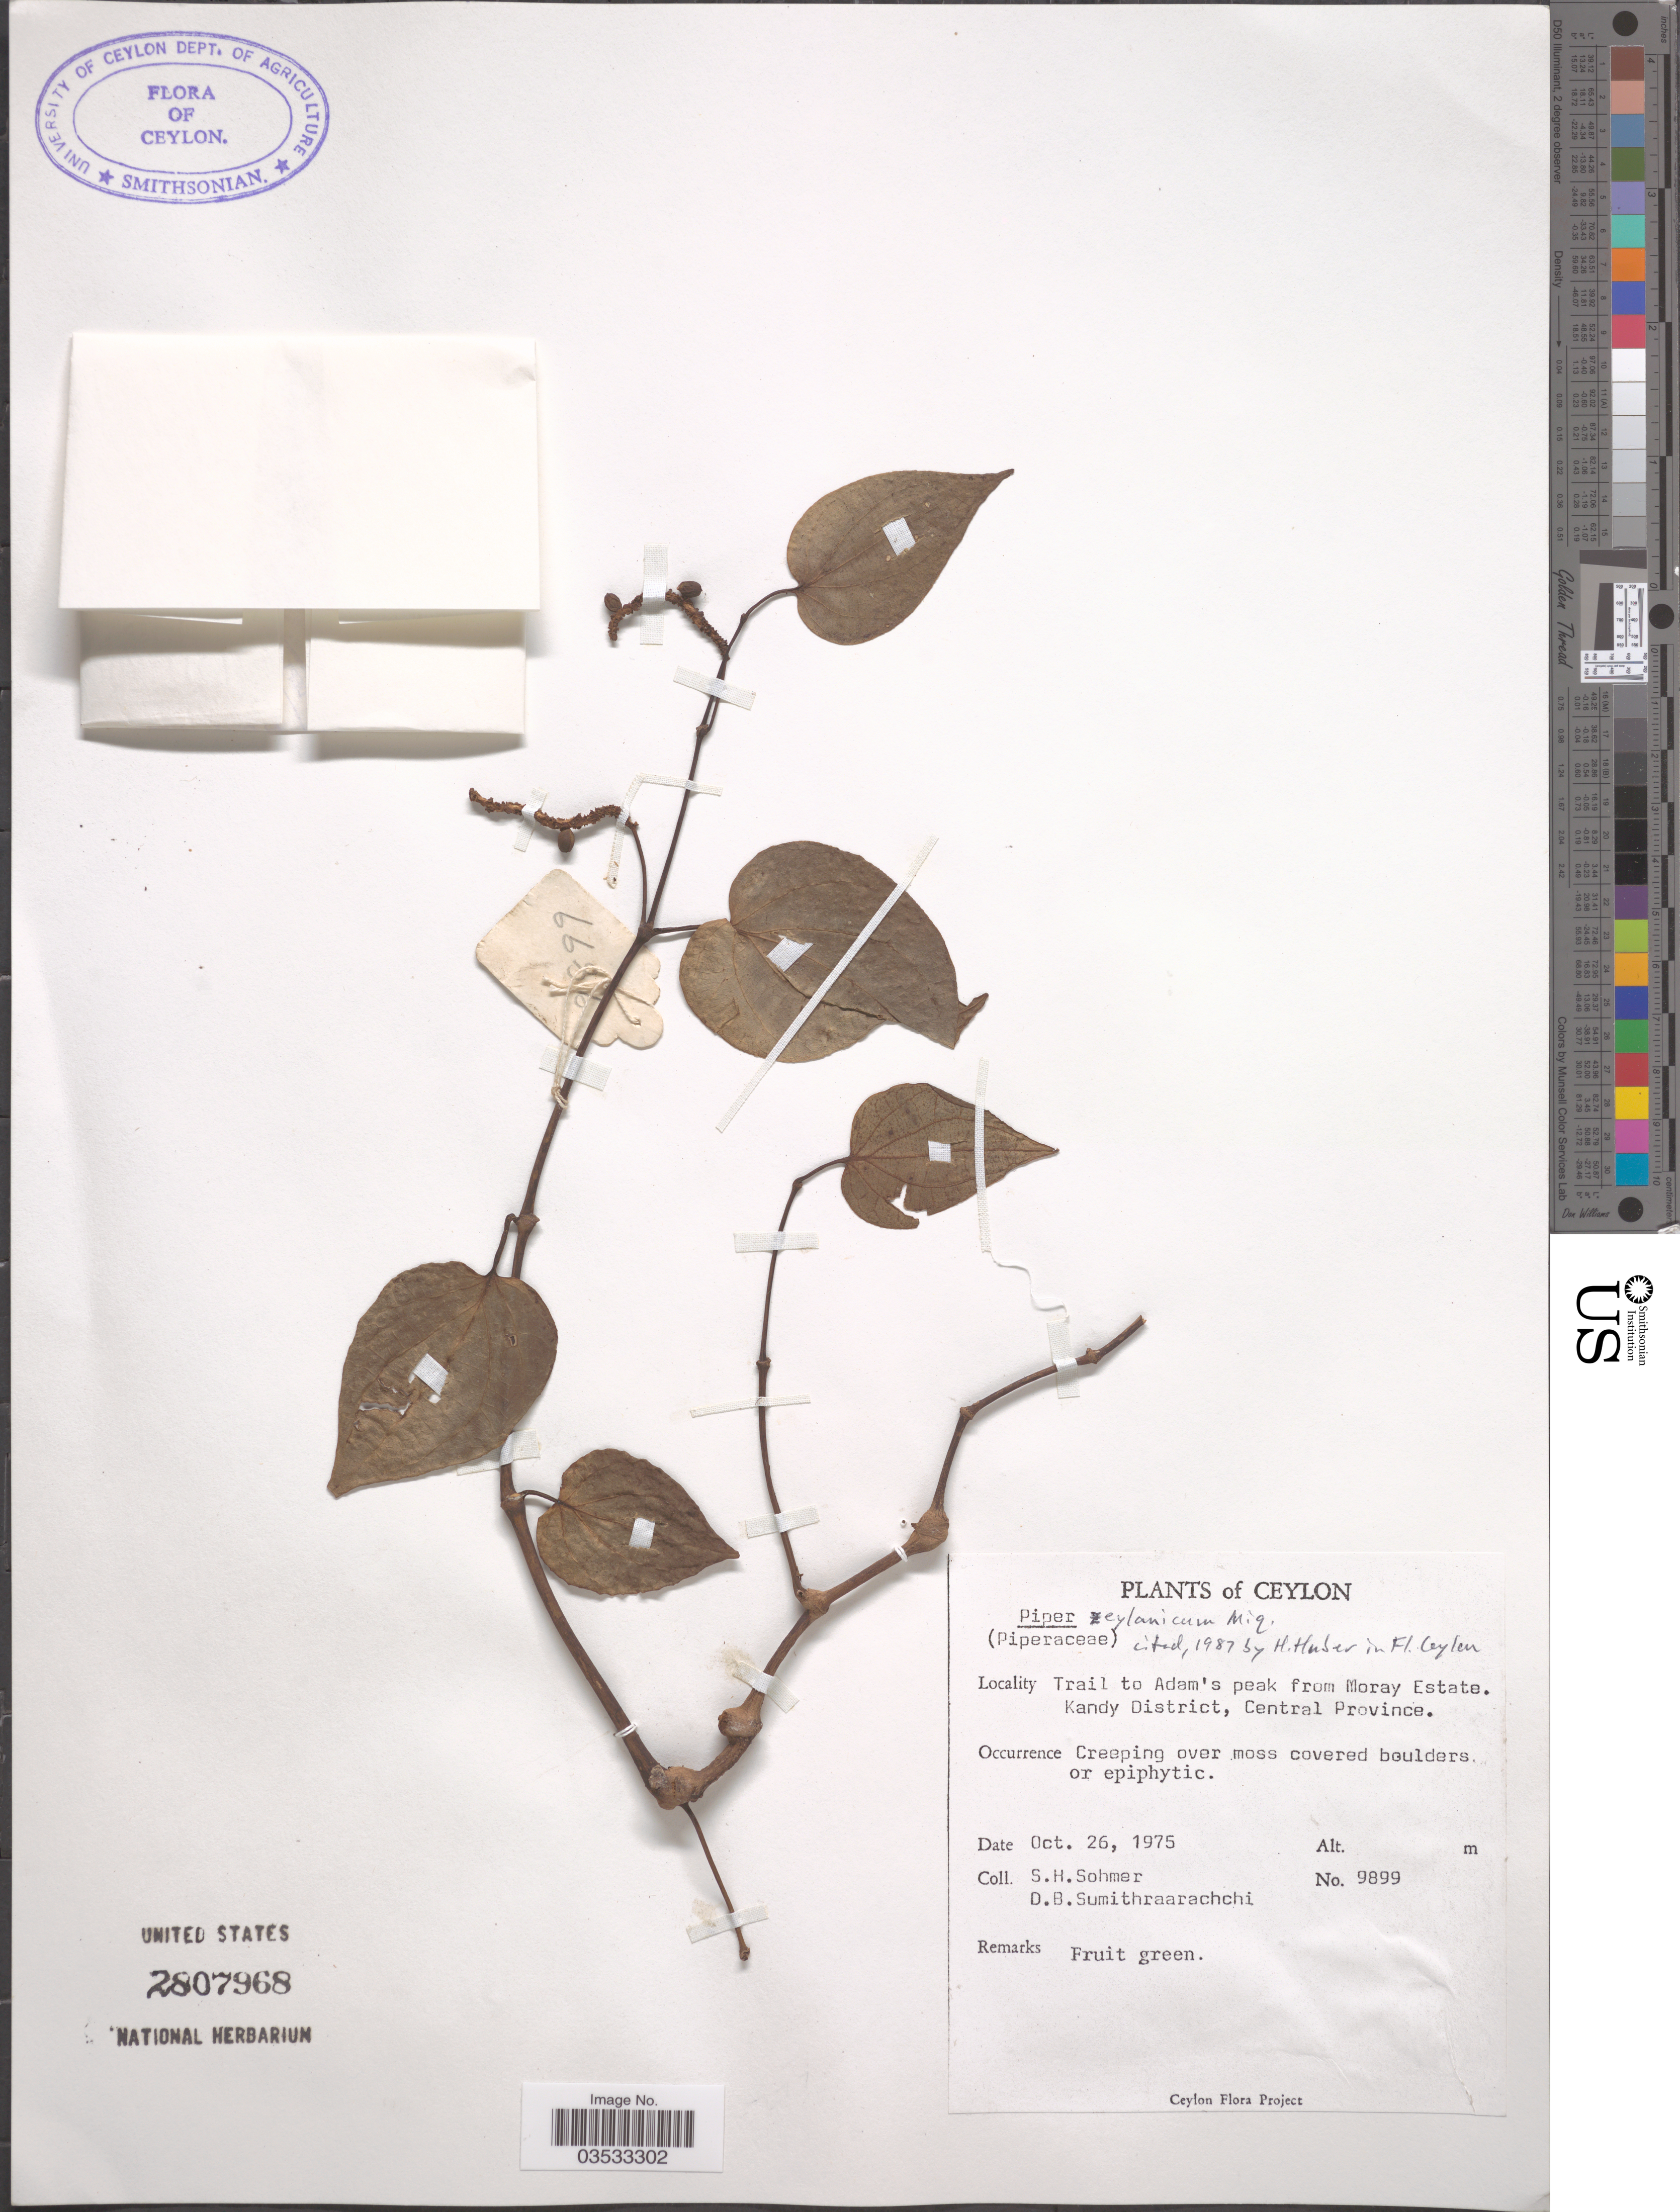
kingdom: Plantae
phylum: Tracheophyta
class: Magnoliopsida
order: Piperales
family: Piperaceae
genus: Piper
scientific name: Piper zeylanicum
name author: Miq.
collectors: S. H. Sohmer & D. B. Sumithraarachchi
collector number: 9899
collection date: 1975-10-26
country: Sri Lanka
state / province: Central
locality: Ceylon. Trail to Adam's peak from Moray Estate. kandy District.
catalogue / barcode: US 2807968